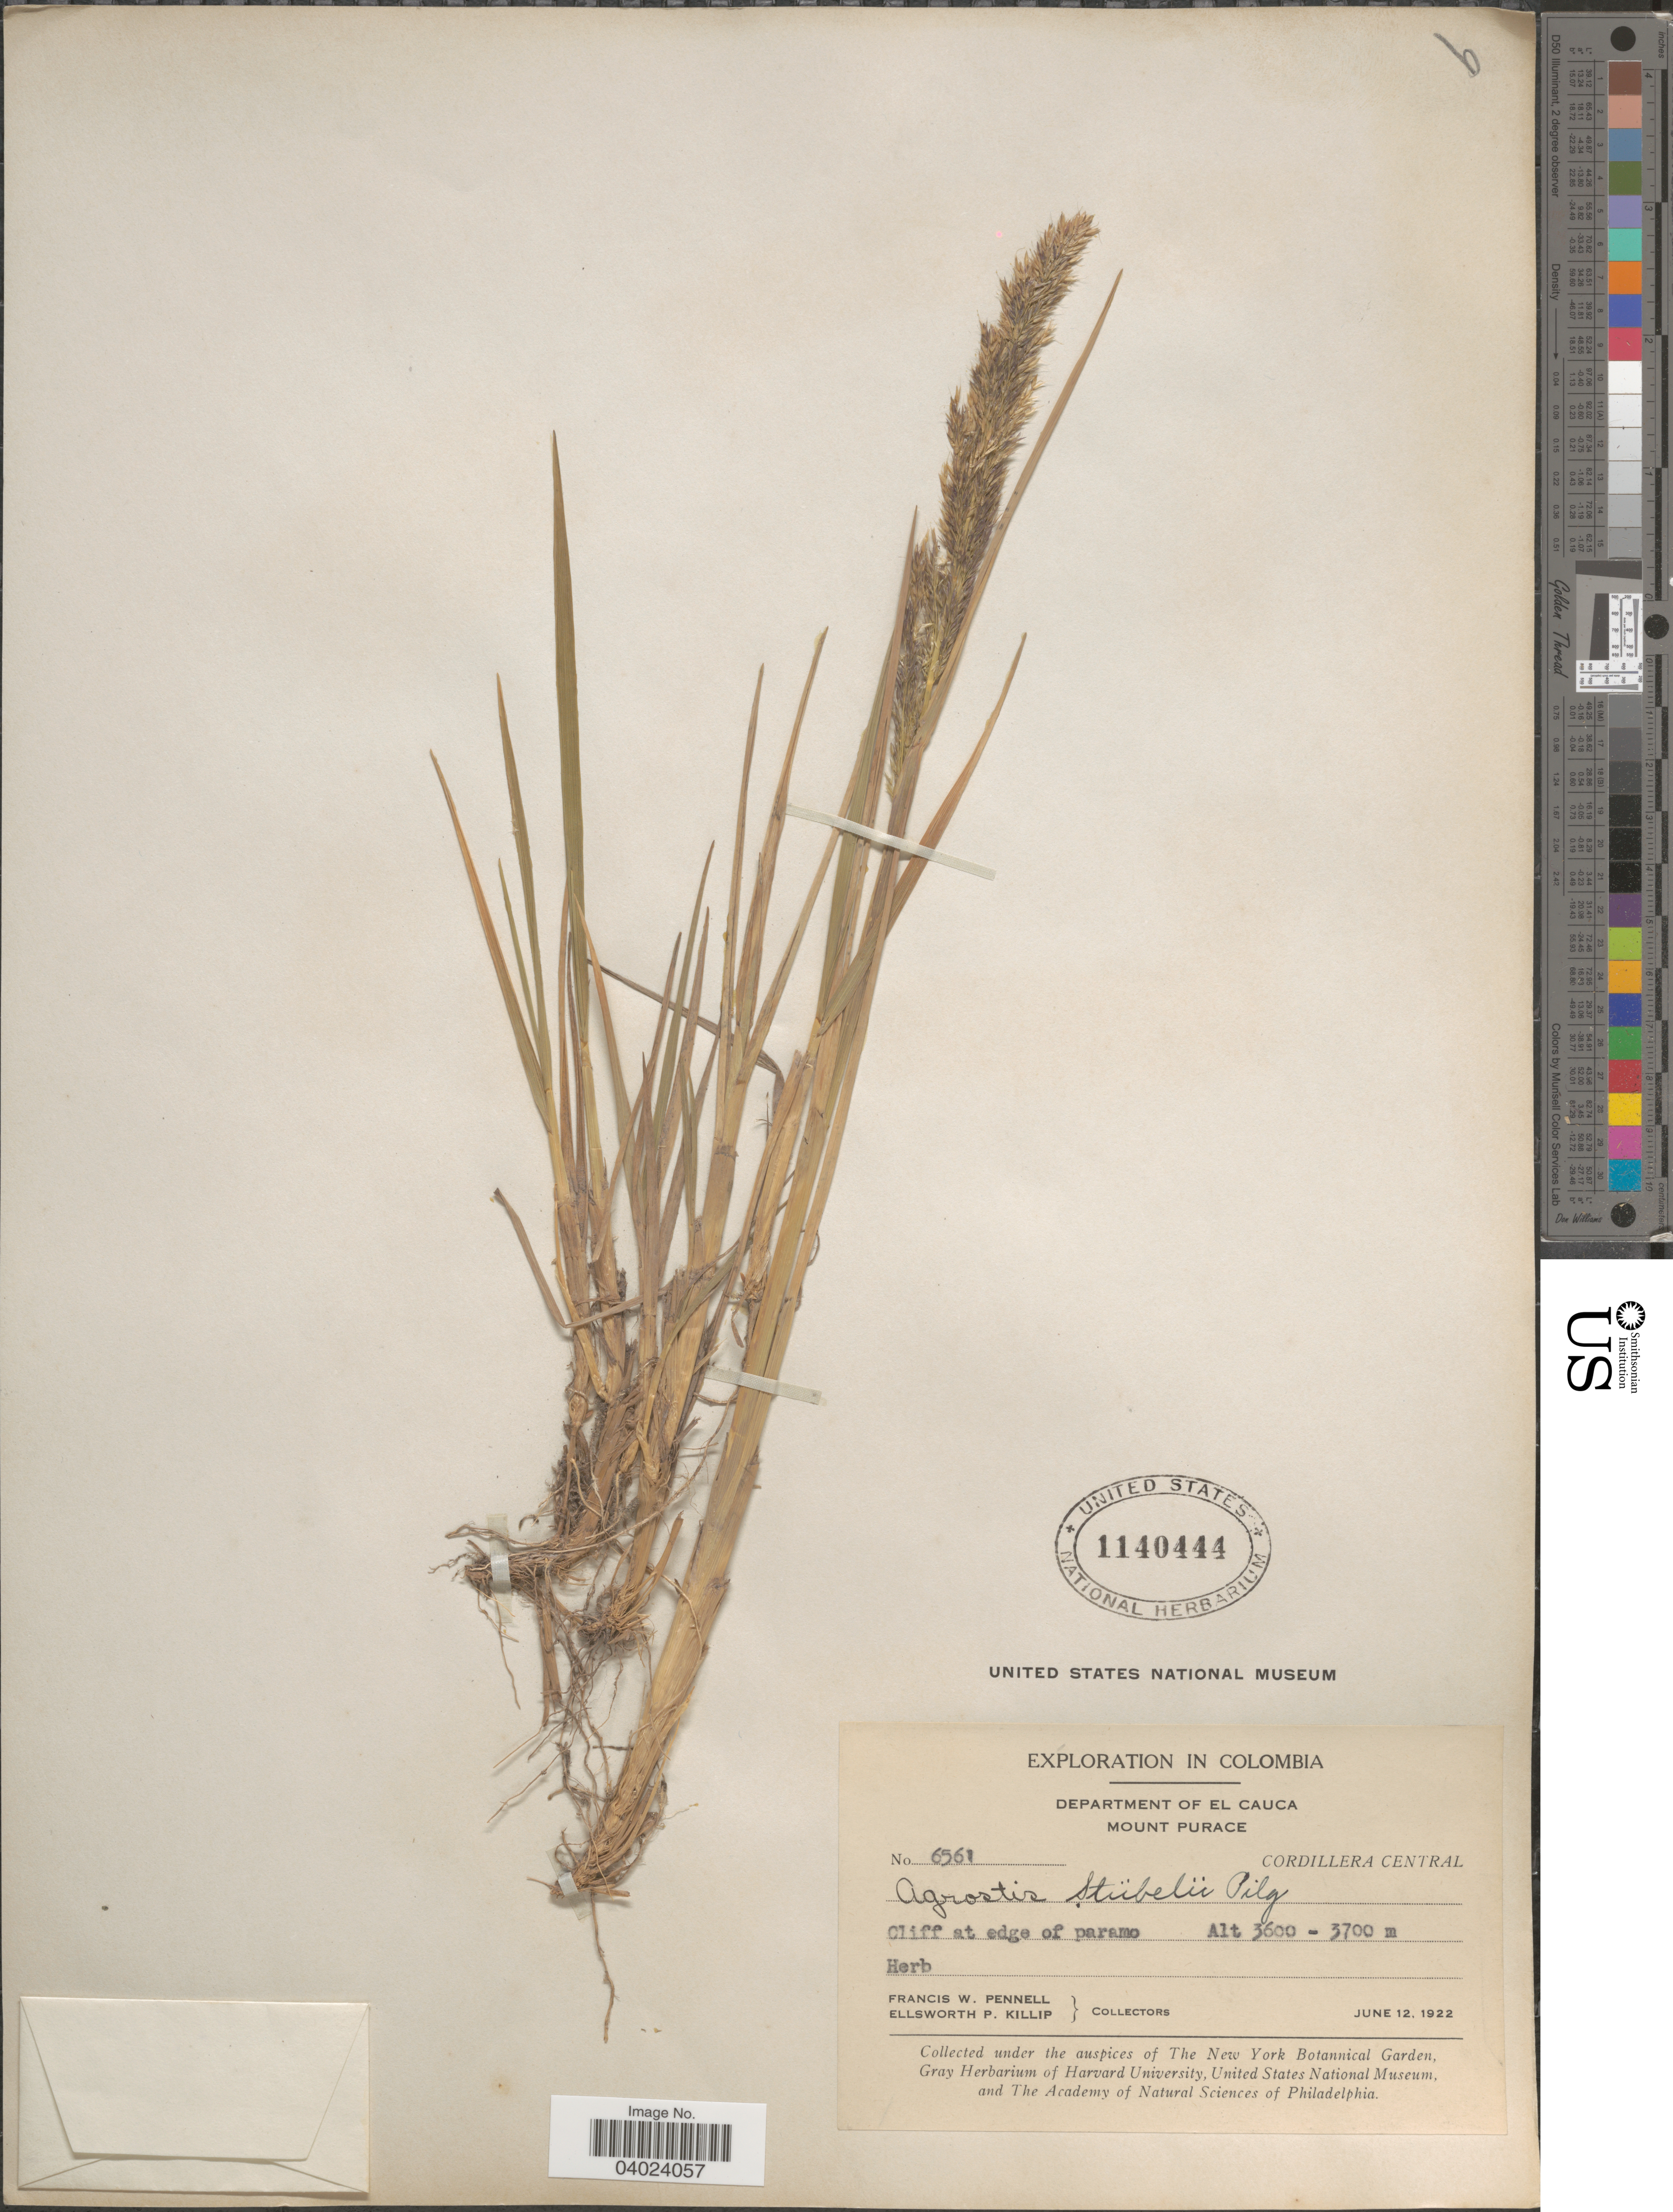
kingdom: Plantae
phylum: Tracheophyta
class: Liliopsida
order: Poales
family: Poaceae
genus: Agrostis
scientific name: Agrostis foliata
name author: Hook. f.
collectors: F. W. Pennell & E. P. Killip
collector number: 6561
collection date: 1922-06-12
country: Colombia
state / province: Cauca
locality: Department of El Cauca. Mount Purace. Cordillera Central.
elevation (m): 3600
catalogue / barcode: US 1140444